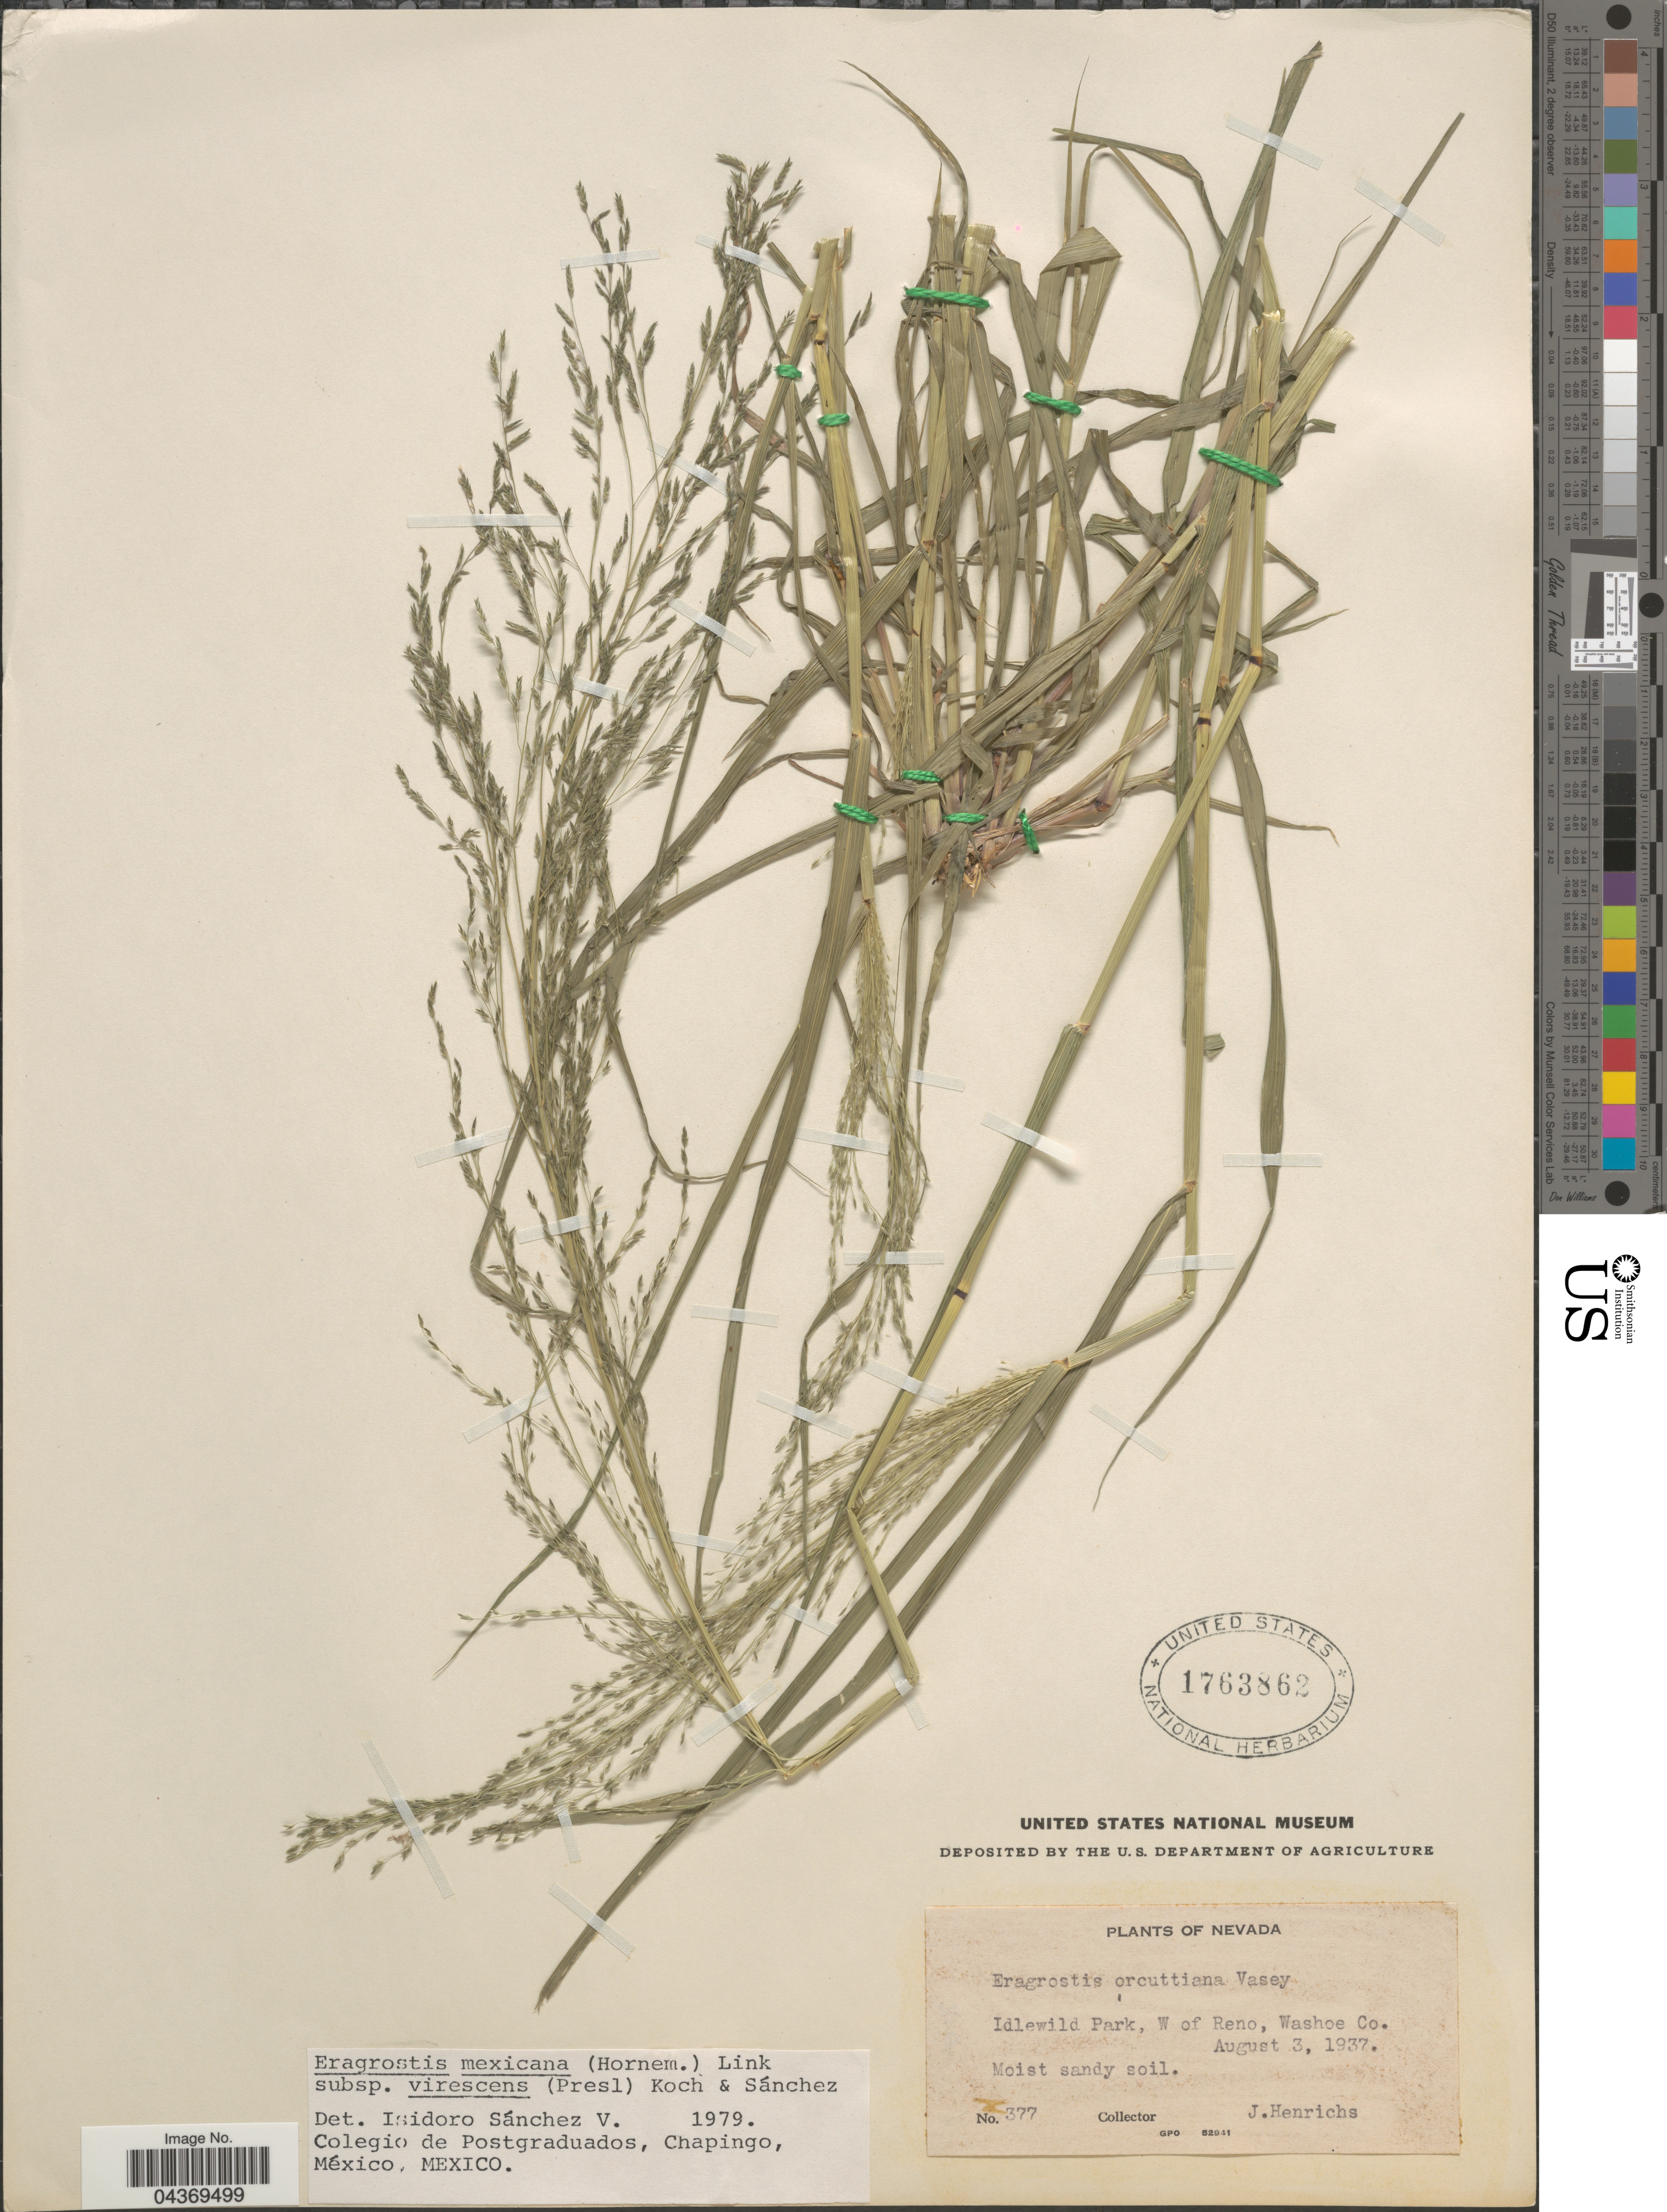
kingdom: Plantae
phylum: Tracheophyta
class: Liliopsida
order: Poales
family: Poaceae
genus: Eragrostis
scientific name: Eragrostis mexicana subsp. virescens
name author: (J. Presl) S.D. Koch & Sánchez Vega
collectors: J. Henrichs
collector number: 377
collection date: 1937-08-03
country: United States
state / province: Nevada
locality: Idlewild Park, W of Reno, Washoe Co.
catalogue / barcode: US 1763862